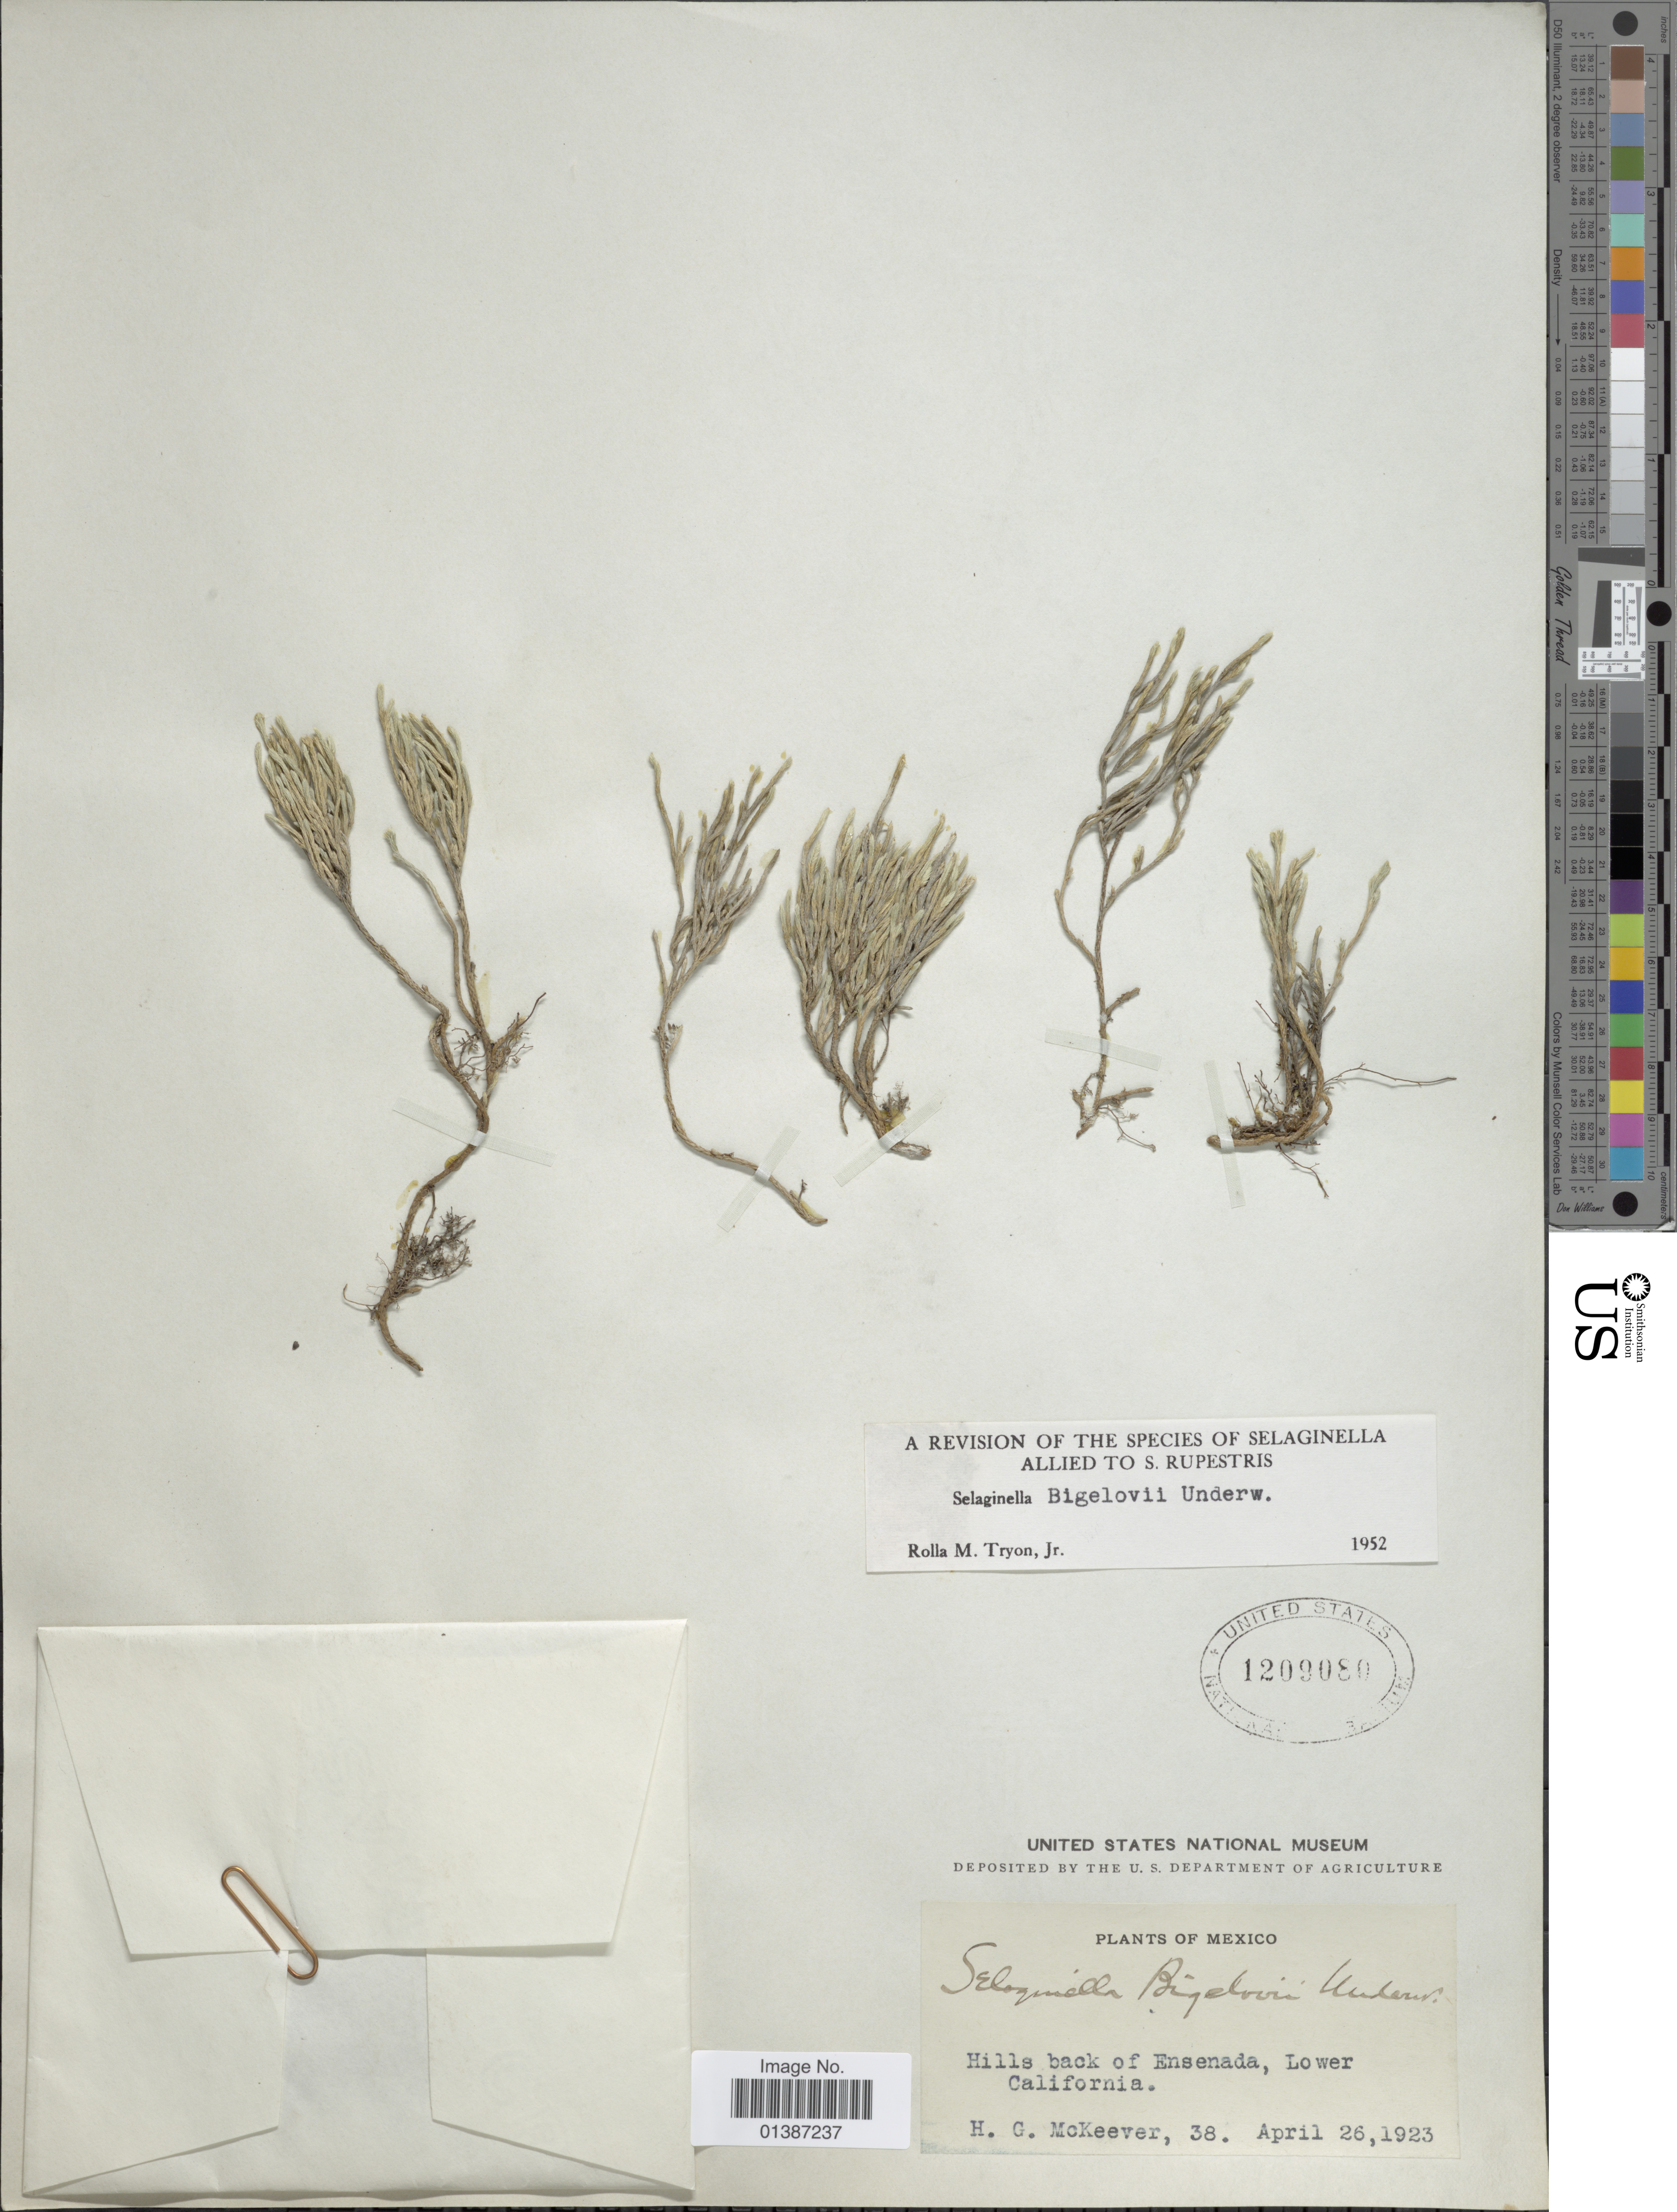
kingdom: Plantae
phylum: Tracheophyta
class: Lycopodiopsida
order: Selaginellales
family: Selaginellaceae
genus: Selaginella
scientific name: Selaginella bigelovii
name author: Underw.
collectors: H. McKeever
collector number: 38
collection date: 1923-04-26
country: Mexico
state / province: Baja California Norte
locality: Hillside back of Ensenada, Lower California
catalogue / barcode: US 1209080